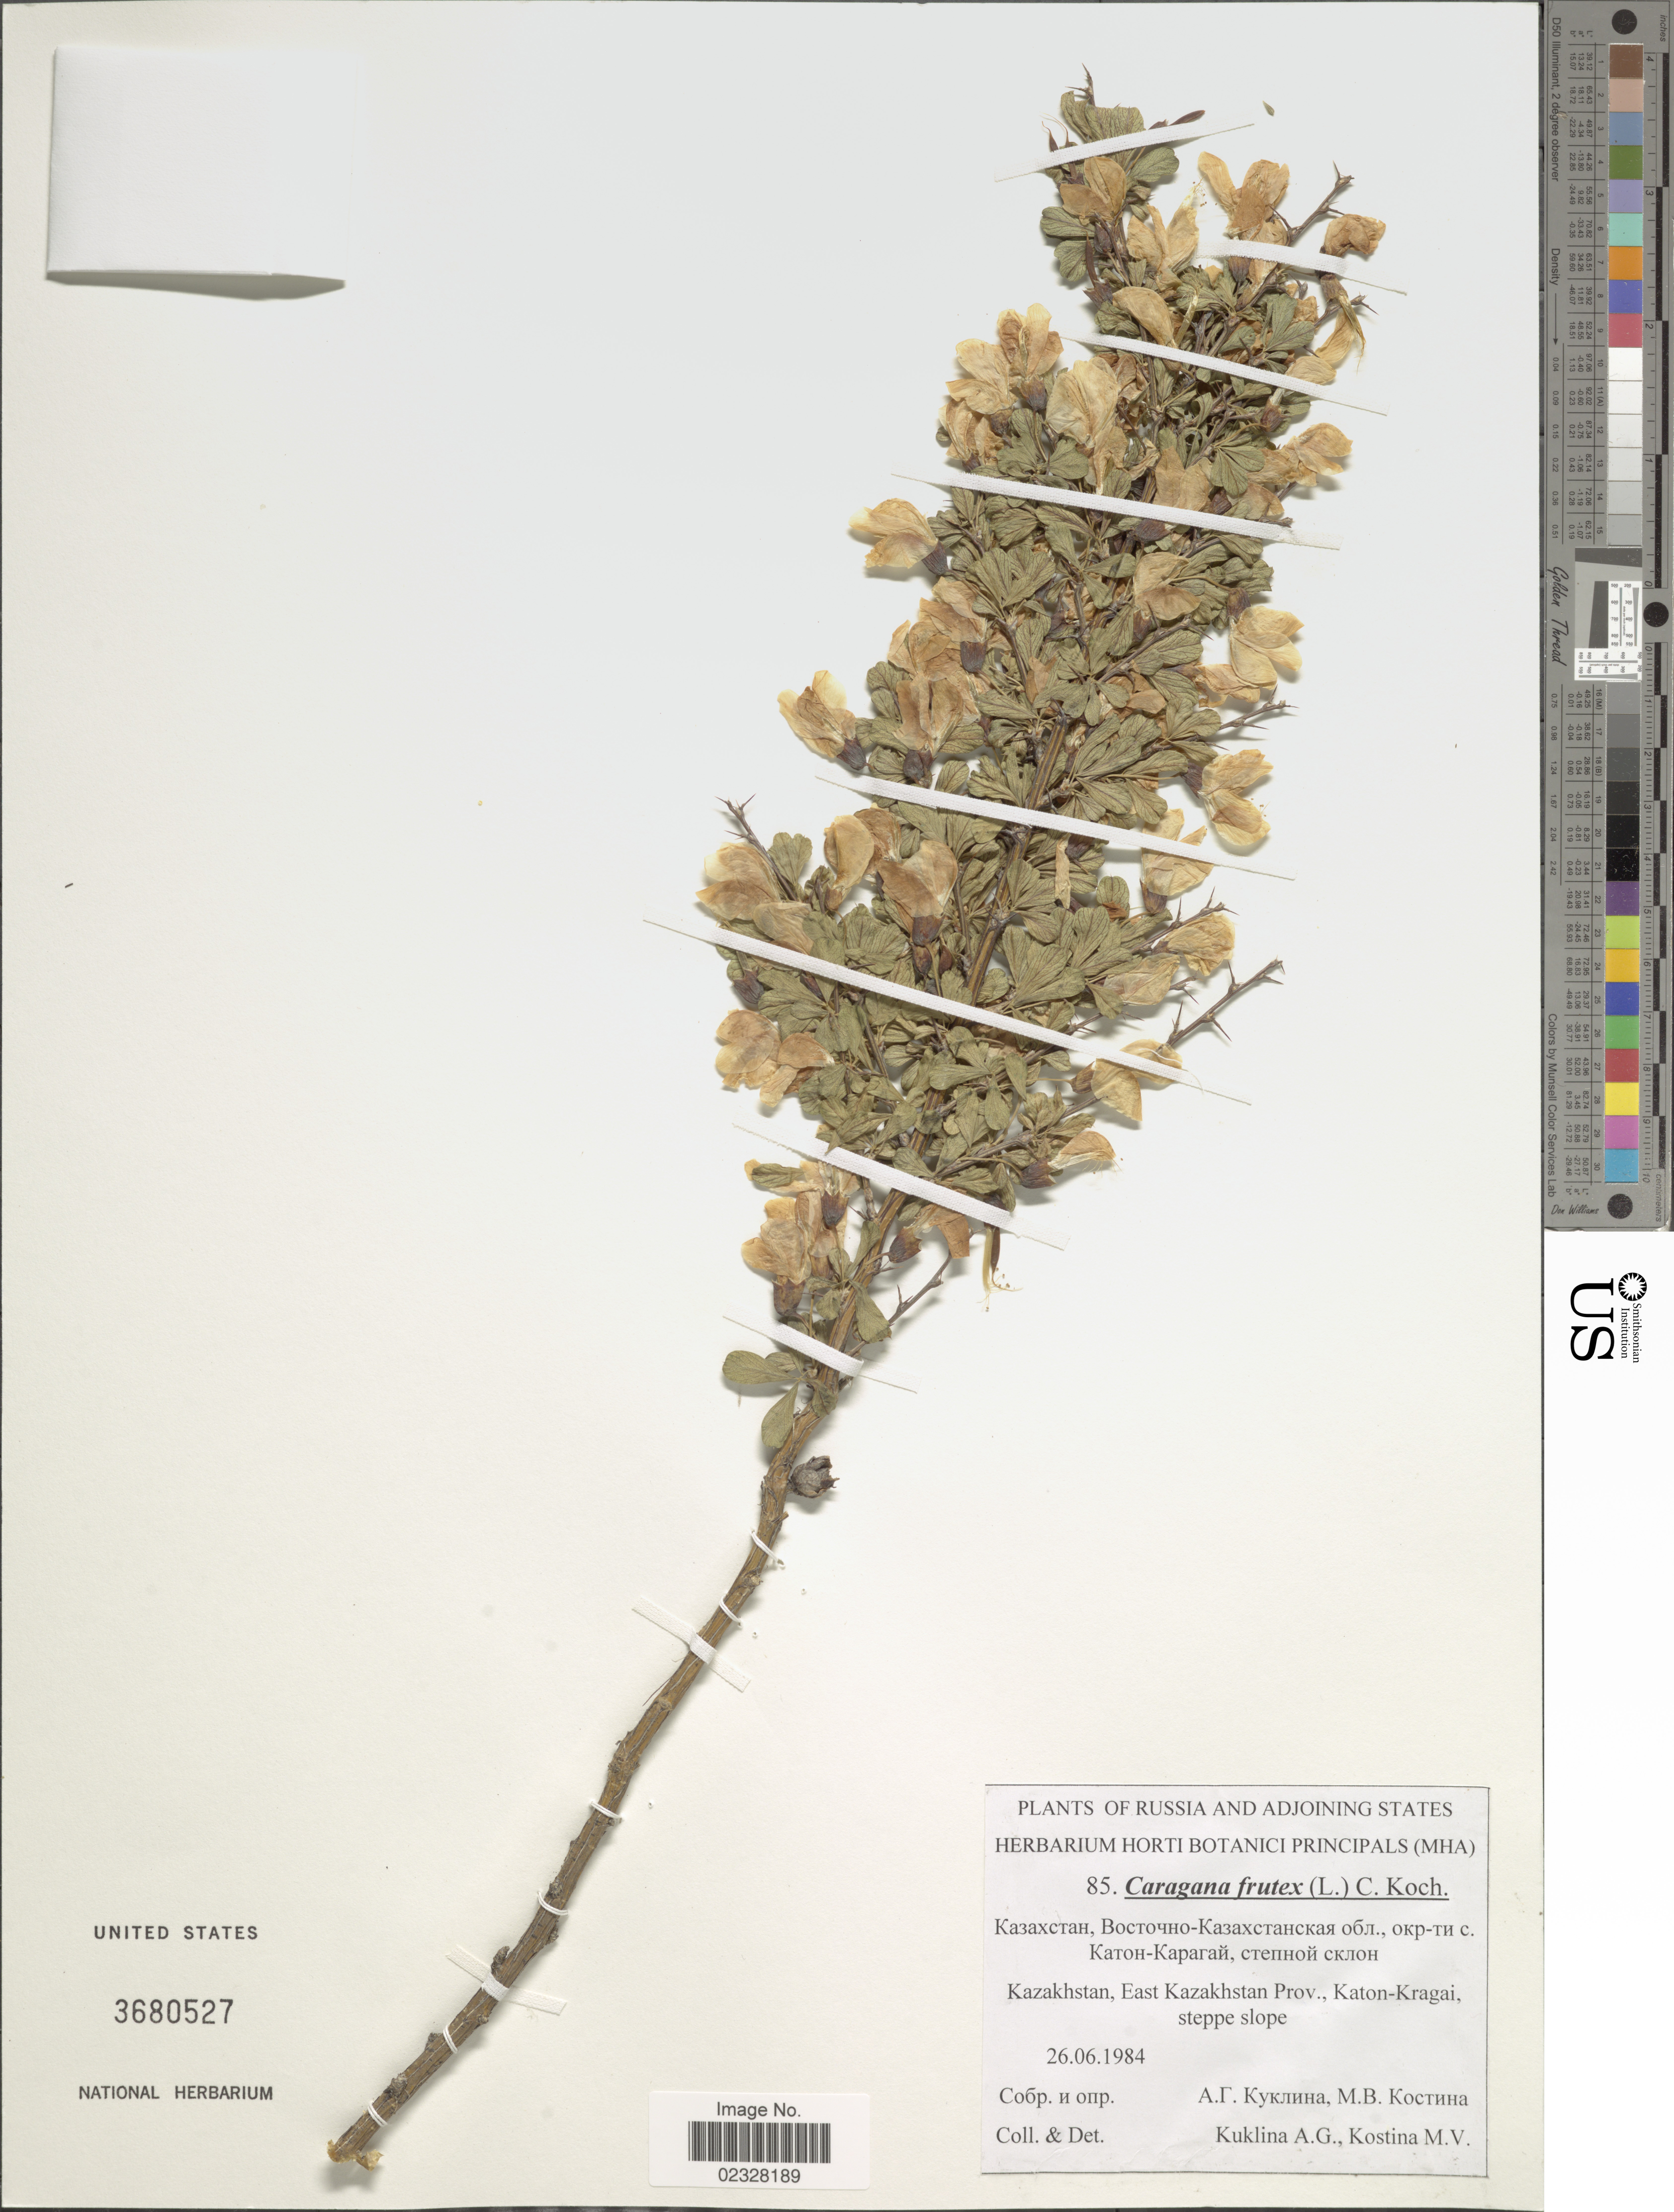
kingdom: Plantae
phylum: Tracheophyta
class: Magnoliopsida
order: Fabales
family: Fabaceae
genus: Caragana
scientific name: Caragana frutex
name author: (L.) K. Koch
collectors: A. Kuklina & M. Kostina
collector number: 85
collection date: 1984-06-26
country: Kazakhstan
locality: Russia and adjoining states. Kazakstan, East Kazakhstan Prov., Katon-Kragai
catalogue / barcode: US 3680527